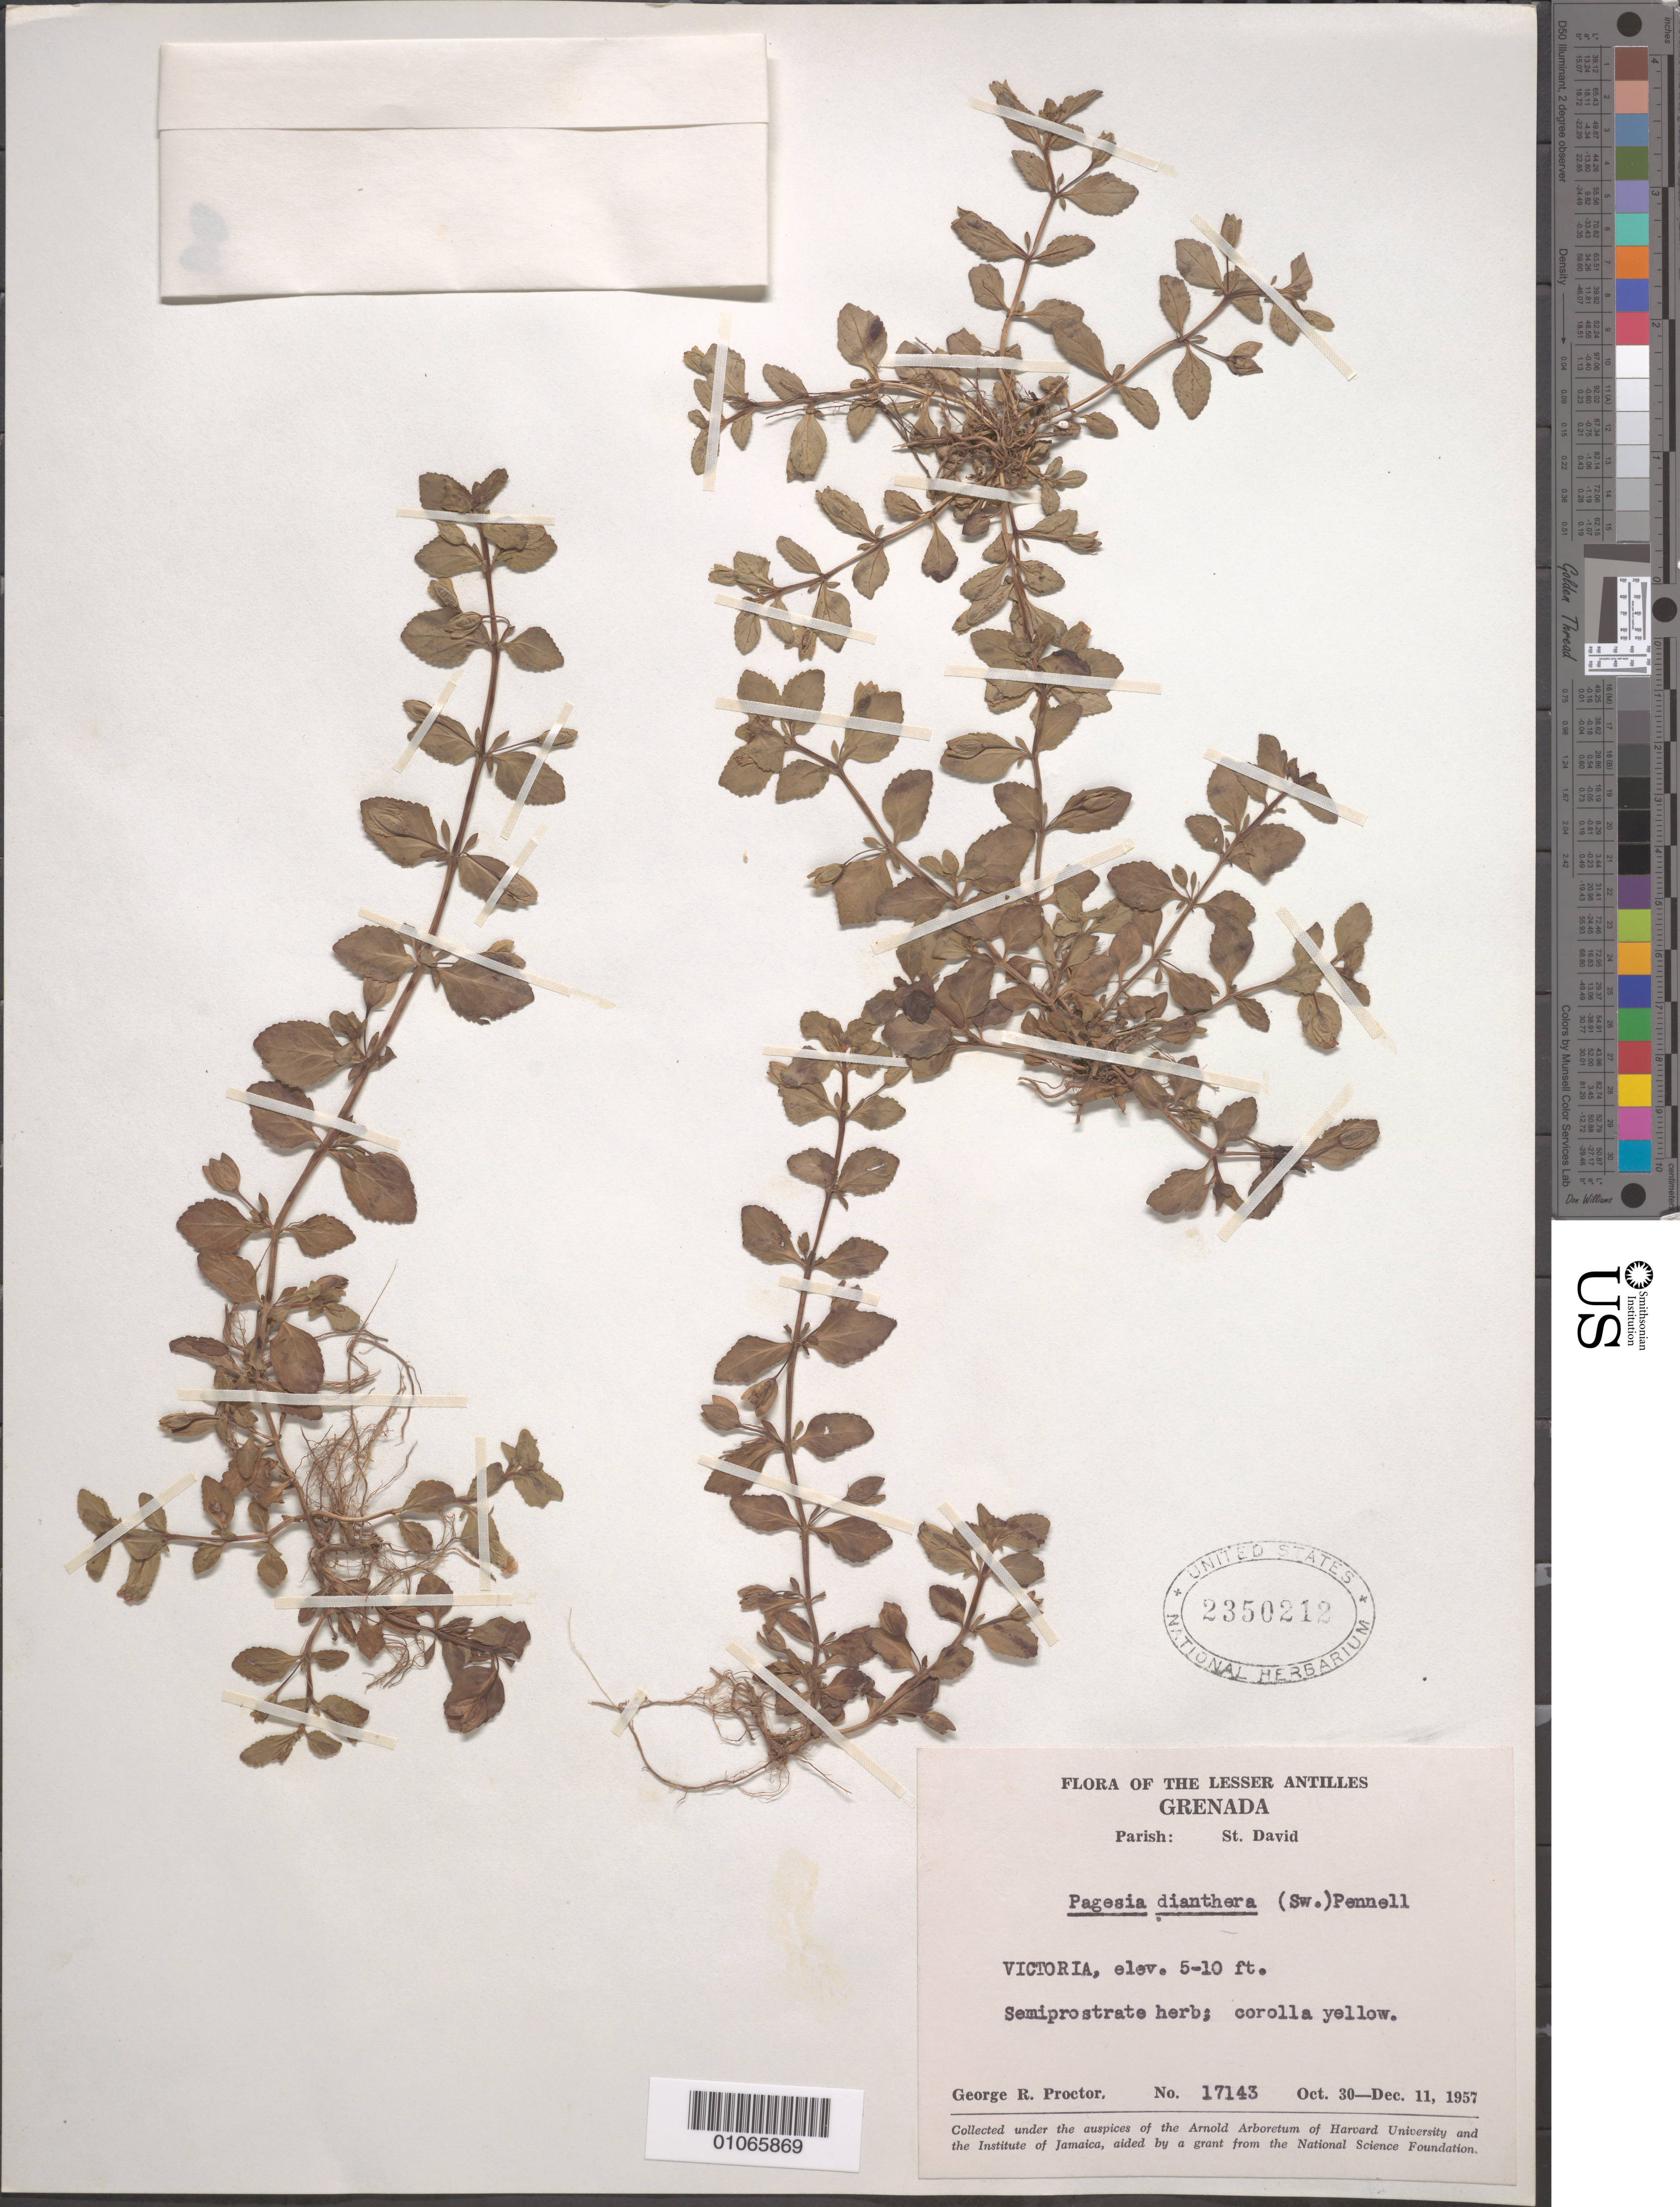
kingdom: Plantae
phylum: Tracheophyta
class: Magnoliopsida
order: Lamiales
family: Plantaginaceae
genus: Mecardonia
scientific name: Mecardonia procumbens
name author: (Mill.) Small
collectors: G. R. Proctor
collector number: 17143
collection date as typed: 30 Oct 1957 to 11 Dec 1957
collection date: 1957-10-30/1957-12-11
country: Grenada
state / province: Saint David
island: Grenada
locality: Victoria.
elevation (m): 2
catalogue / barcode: US 2350212